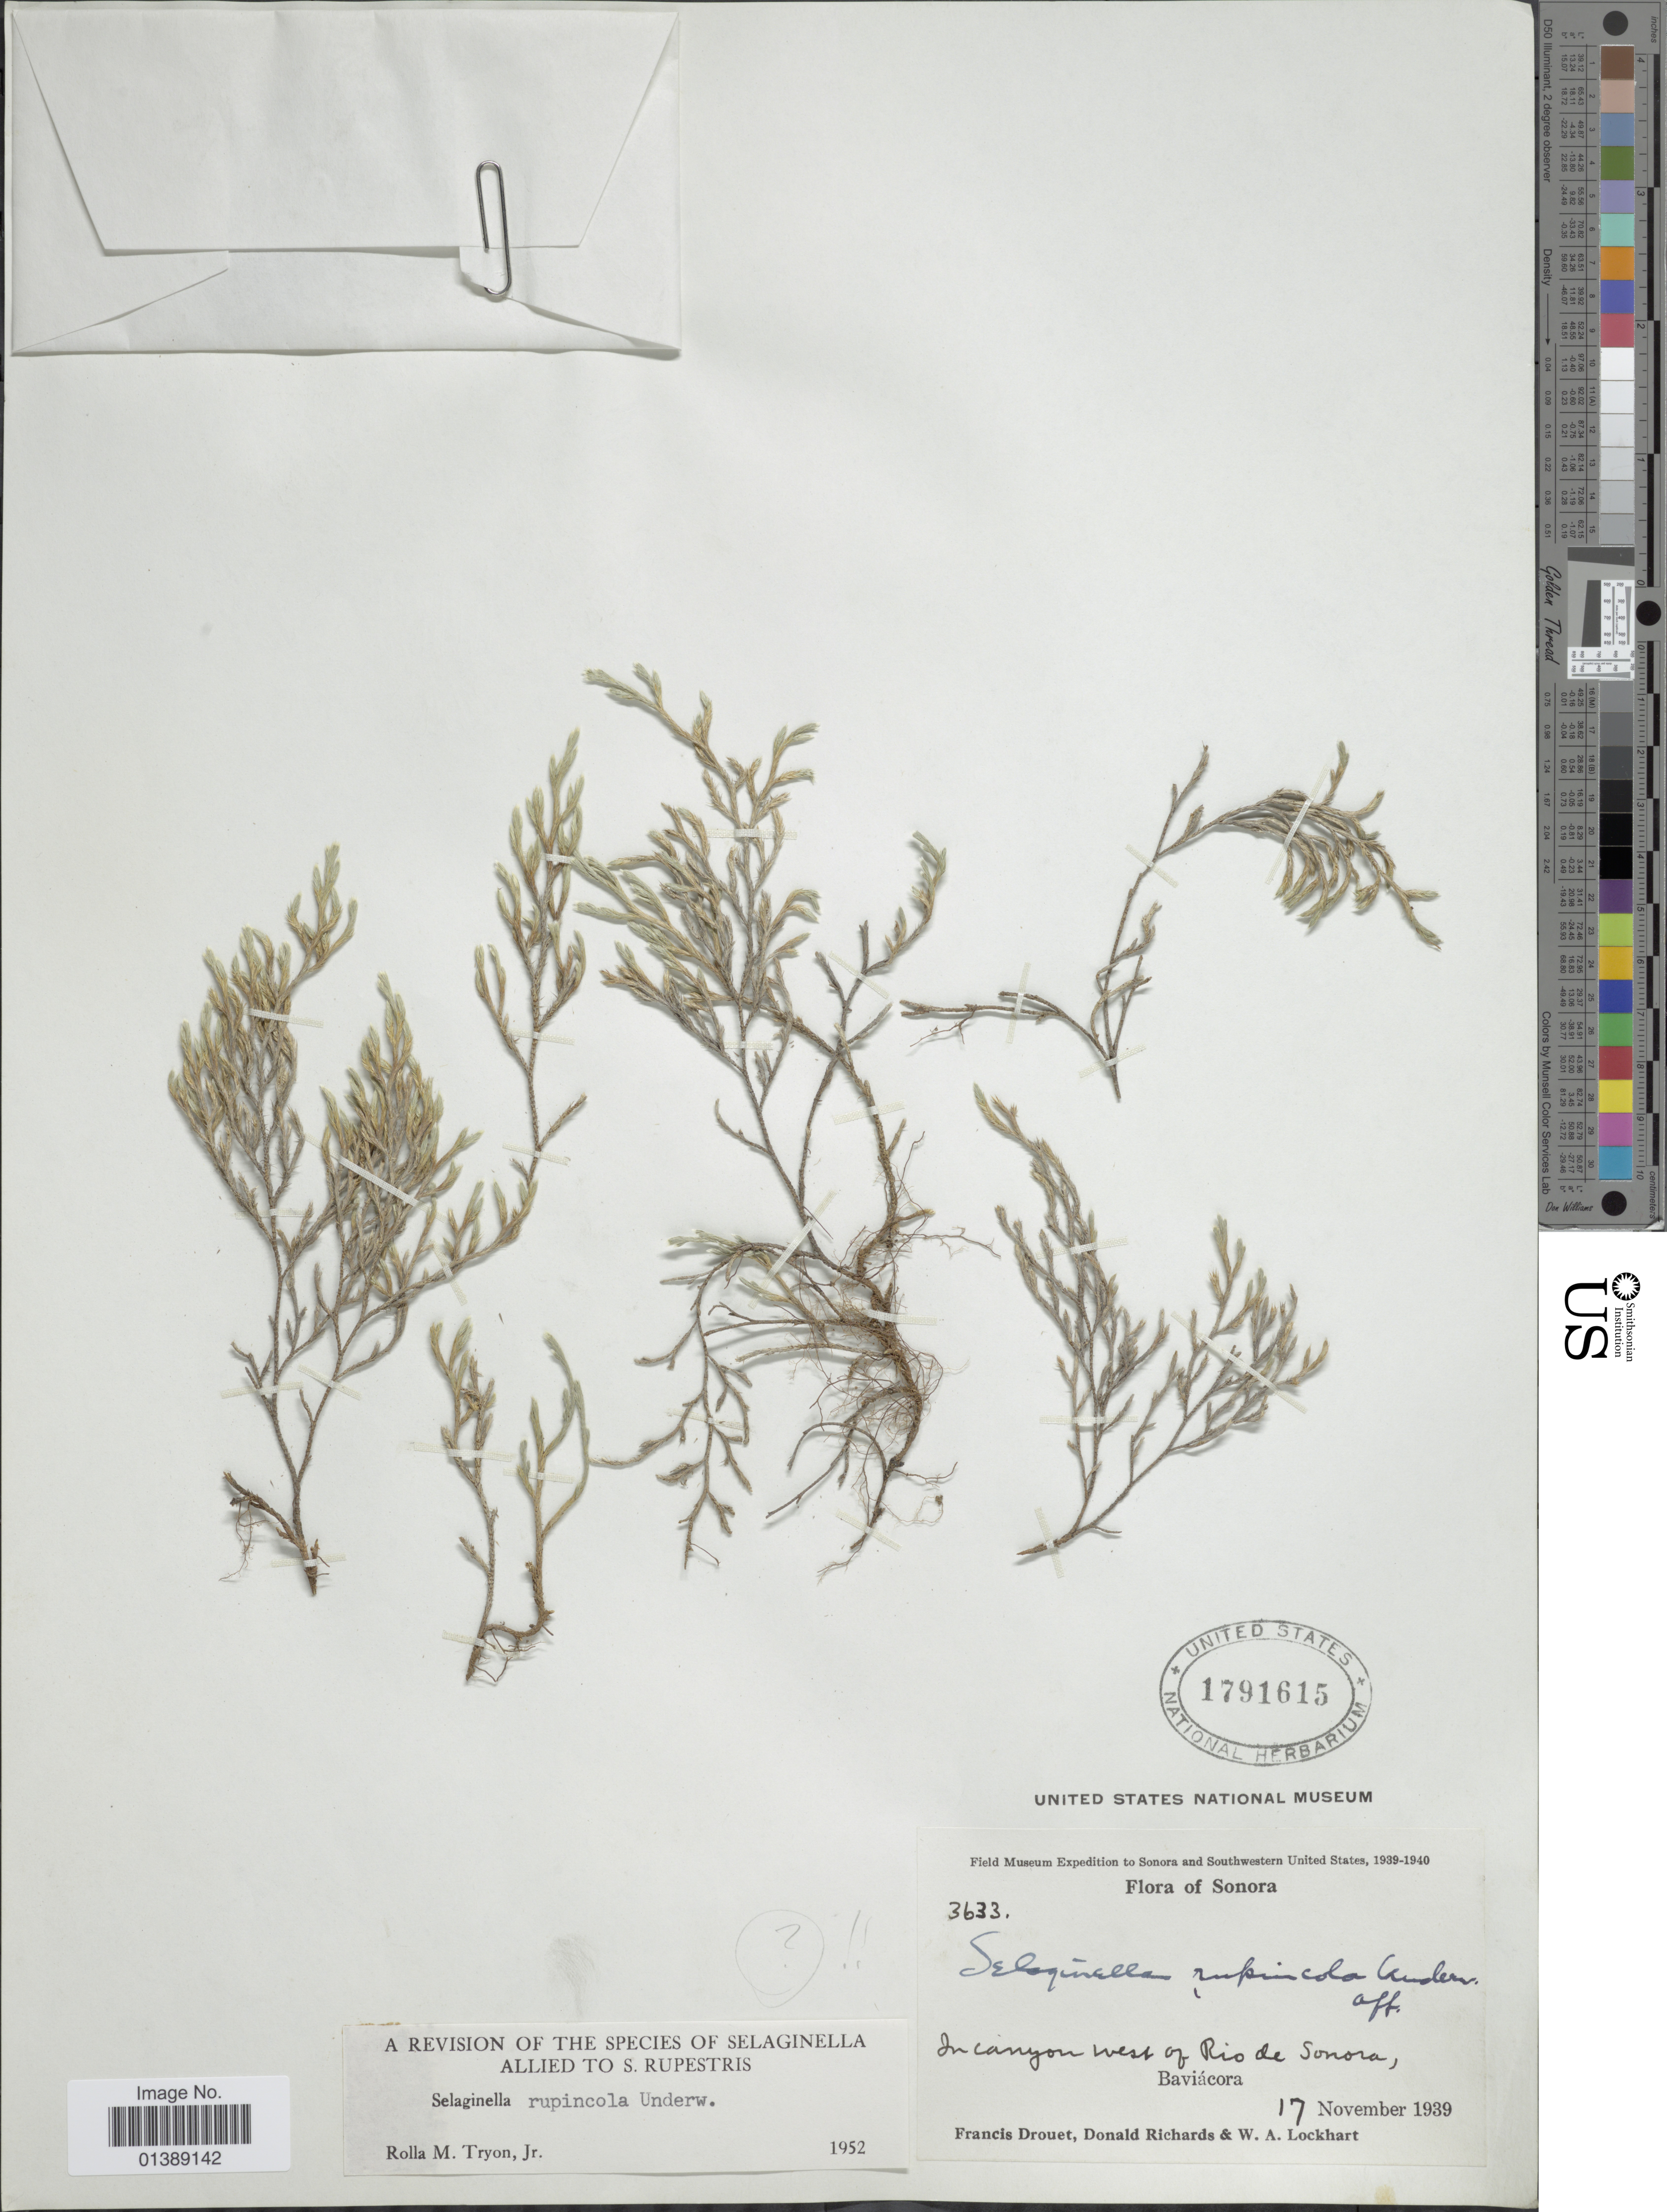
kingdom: Plantae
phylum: Tracheophyta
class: Lycopodiopsida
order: Selaginellales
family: Selaginellaceae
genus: Selaginella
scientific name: Selaginella rupincola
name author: Underw.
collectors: F. E. Drouet, D. Richards & W. Lockhart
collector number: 3633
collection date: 1939-11-17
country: Mexico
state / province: Sonora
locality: In canyon west of Rio de Sonora, Baviácora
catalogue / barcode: US 1791615